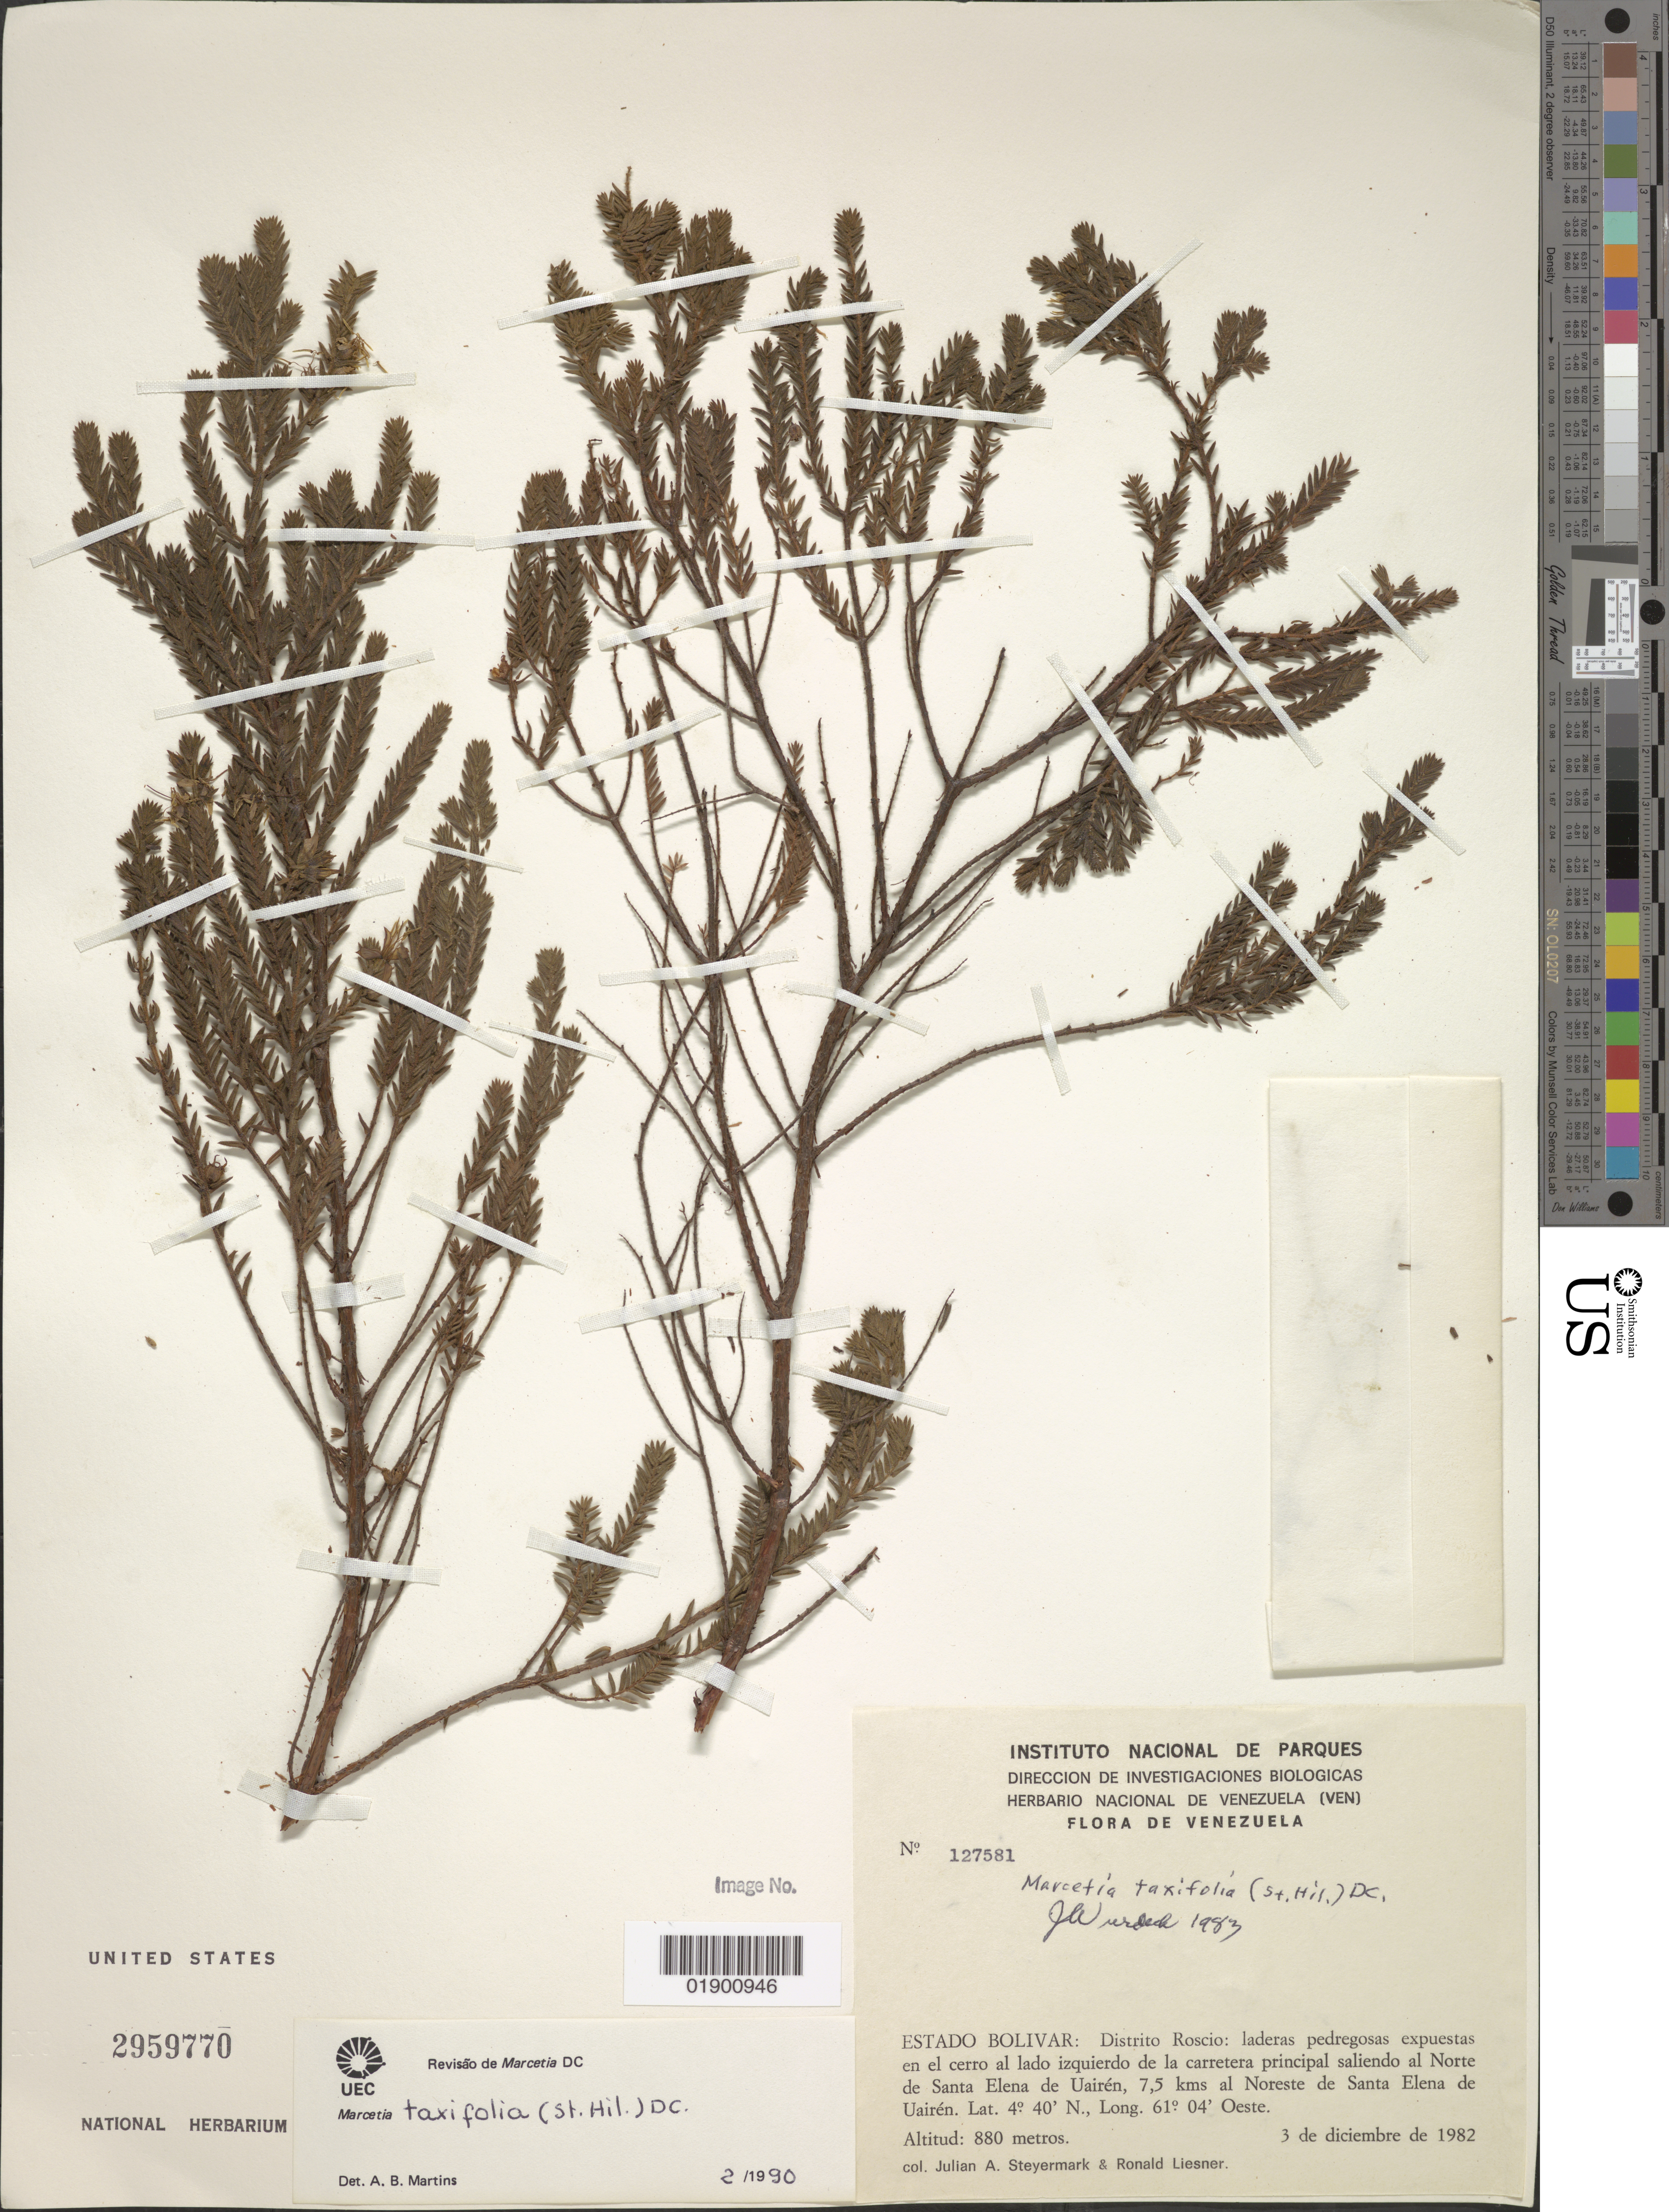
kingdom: Plantae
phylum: Tracheophyta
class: Magnoliopsida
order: Myrtales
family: Melastomataceae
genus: Marcetia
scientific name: Marcetia taxifolia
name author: (A. St.-Hil.) DC.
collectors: J. Steyermark & R. L. Liesner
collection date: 1982-12-03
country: Venezuela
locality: Estado Bolivar: Distrito Roscio: laderas pedregosas expuestas en el cerro al lado izquierdo de la carretera saliendo al Norte de Santa Elena de Uairén, 7,5 kms al Noreste de Santa Elena de Uairén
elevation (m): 880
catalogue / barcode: US 2959770